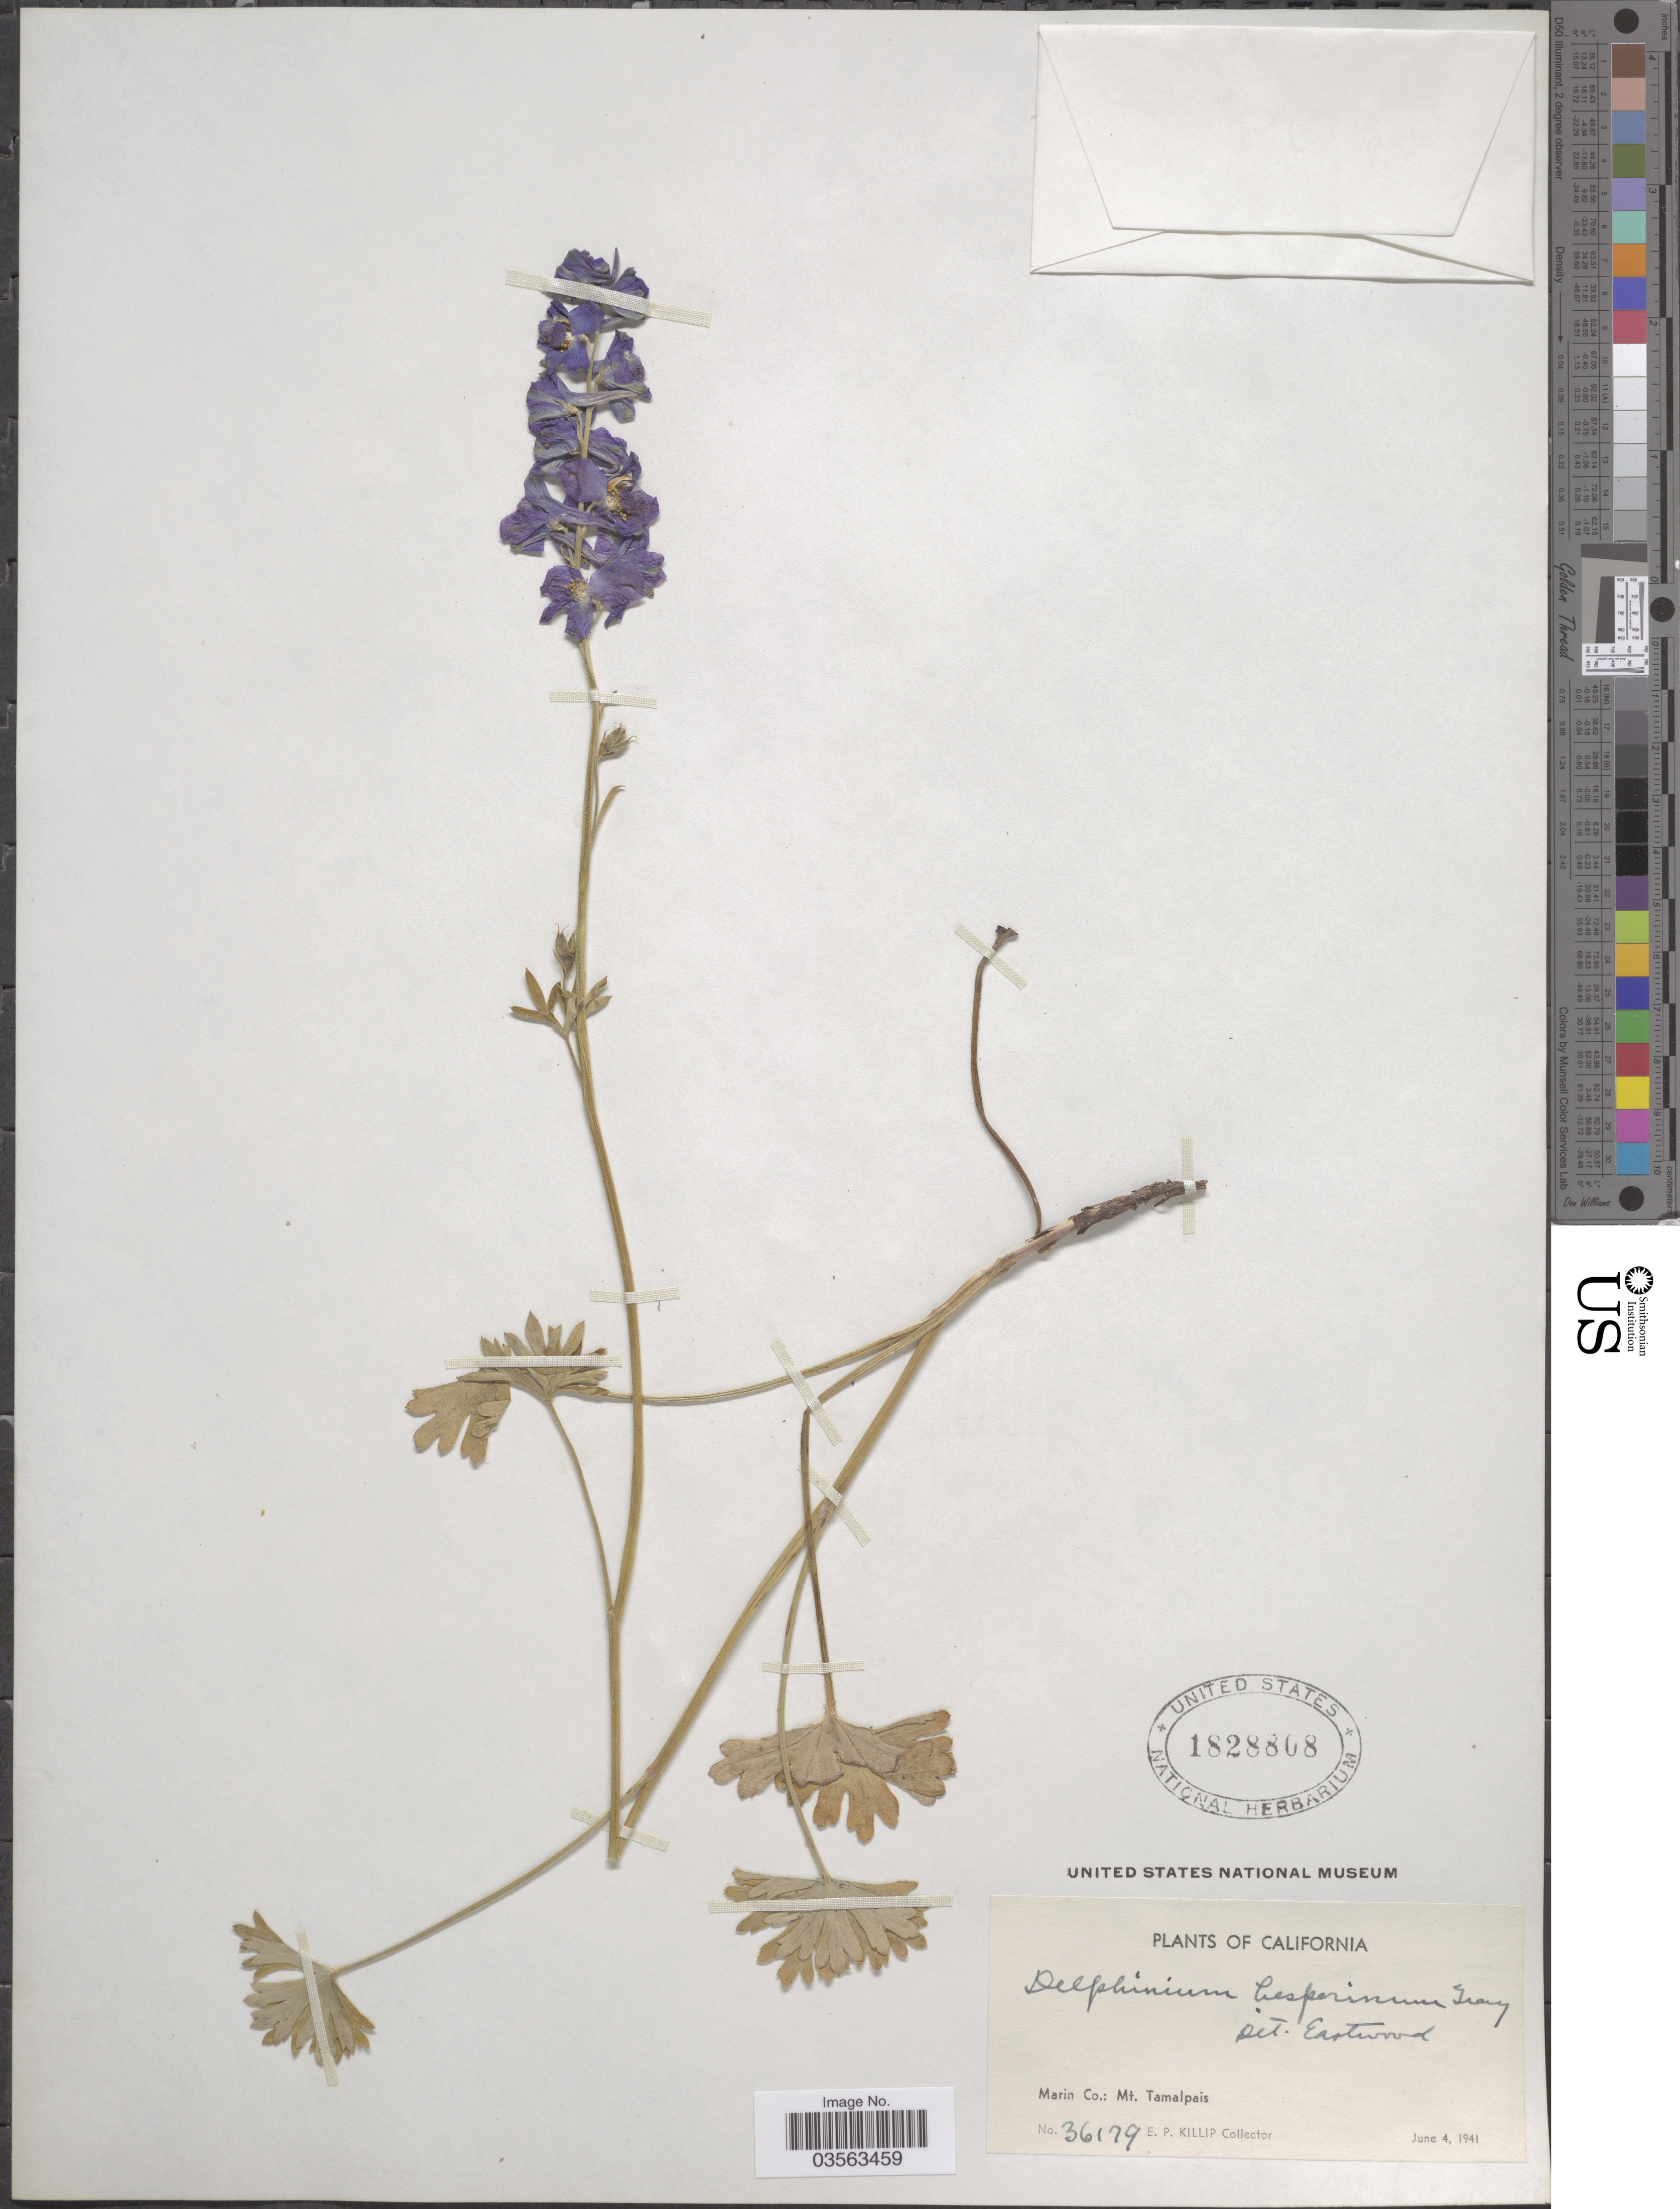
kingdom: Plantae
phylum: Tracheophyta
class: Magnoliopsida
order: Ranunculales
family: Ranunculaceae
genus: Delphinium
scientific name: Delphinium hesperium subsp. hesperium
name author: A. Gray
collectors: E. P. Killip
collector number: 36179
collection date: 1941-06-04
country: United States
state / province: California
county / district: Marin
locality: Marin Co.: Mt. Tamalpais.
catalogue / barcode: US 1828808